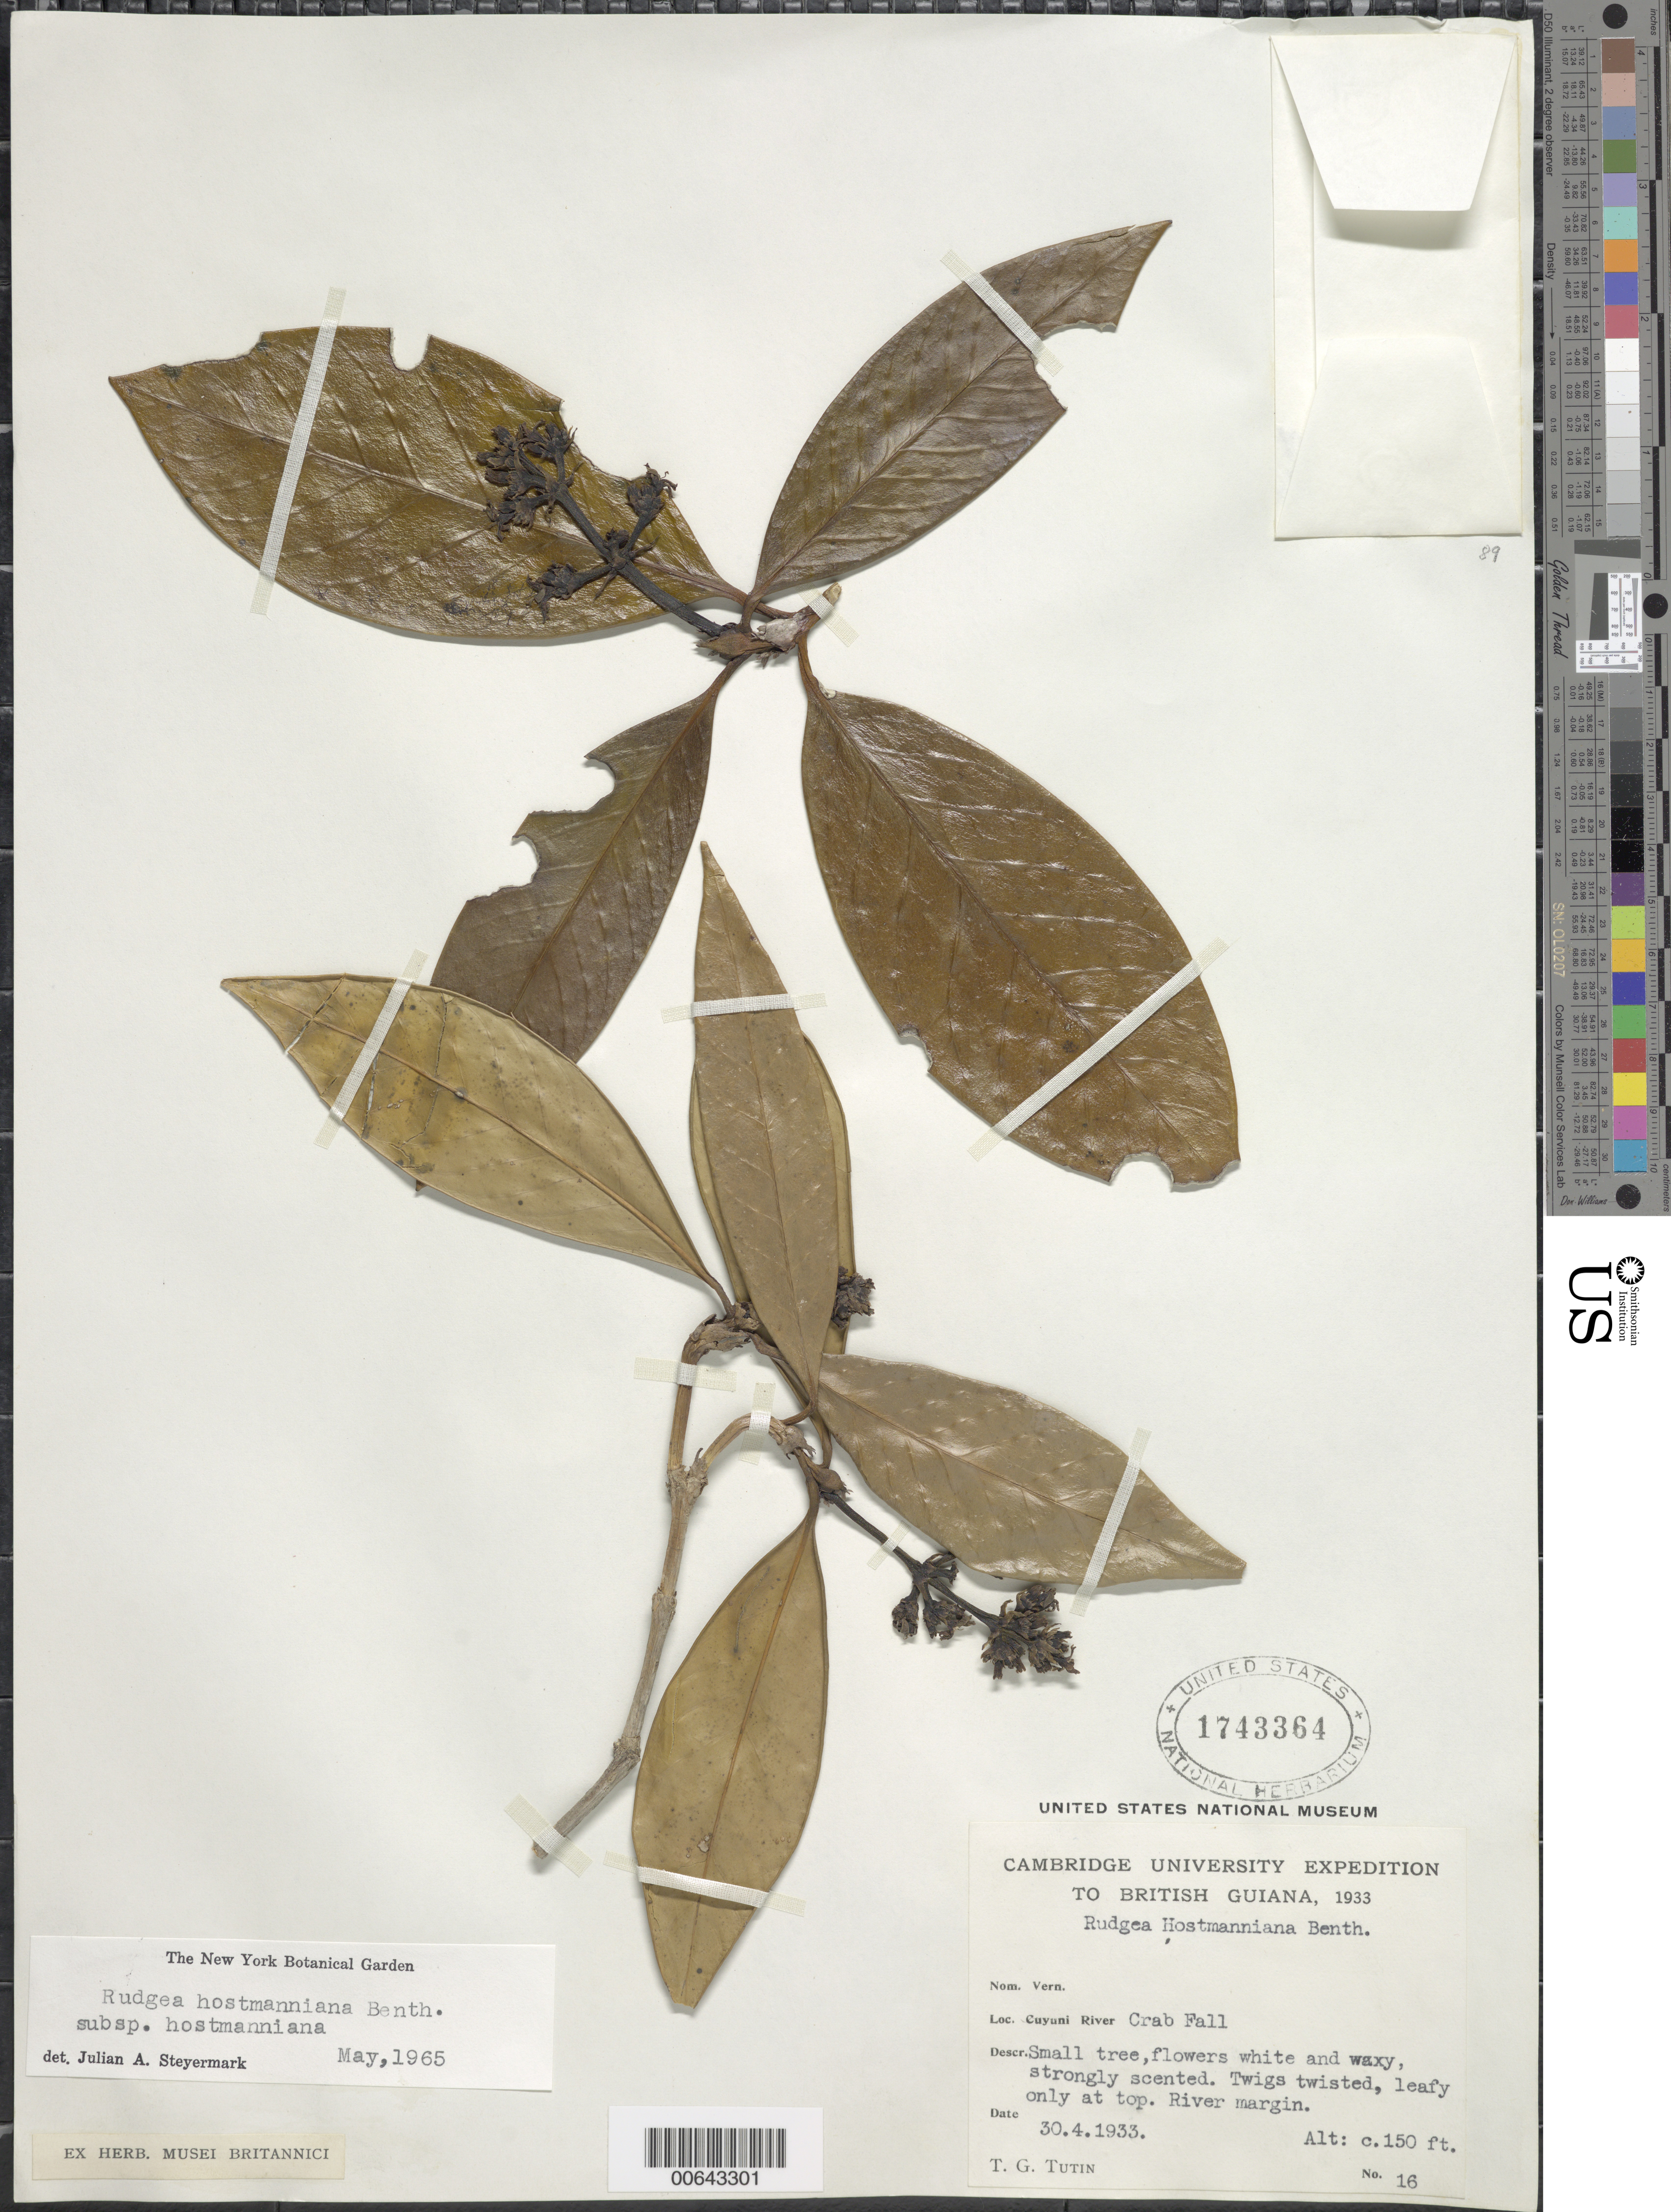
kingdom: Plantae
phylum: Tracheophyta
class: Magnoliopsida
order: Gentianales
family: Rubiaceae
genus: Rudgea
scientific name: Rudgea hostmanniana subsp. hostmanniana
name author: Benth.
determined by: Steyermark, Julian A., (VEN)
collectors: T. G. Tutin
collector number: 16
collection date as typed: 30-Apr-33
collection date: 1933-04-30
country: Guyana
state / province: Cuyuni-Mazaruni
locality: Crab Fall, Cuyuni R.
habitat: River margin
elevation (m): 46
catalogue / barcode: US 1743364